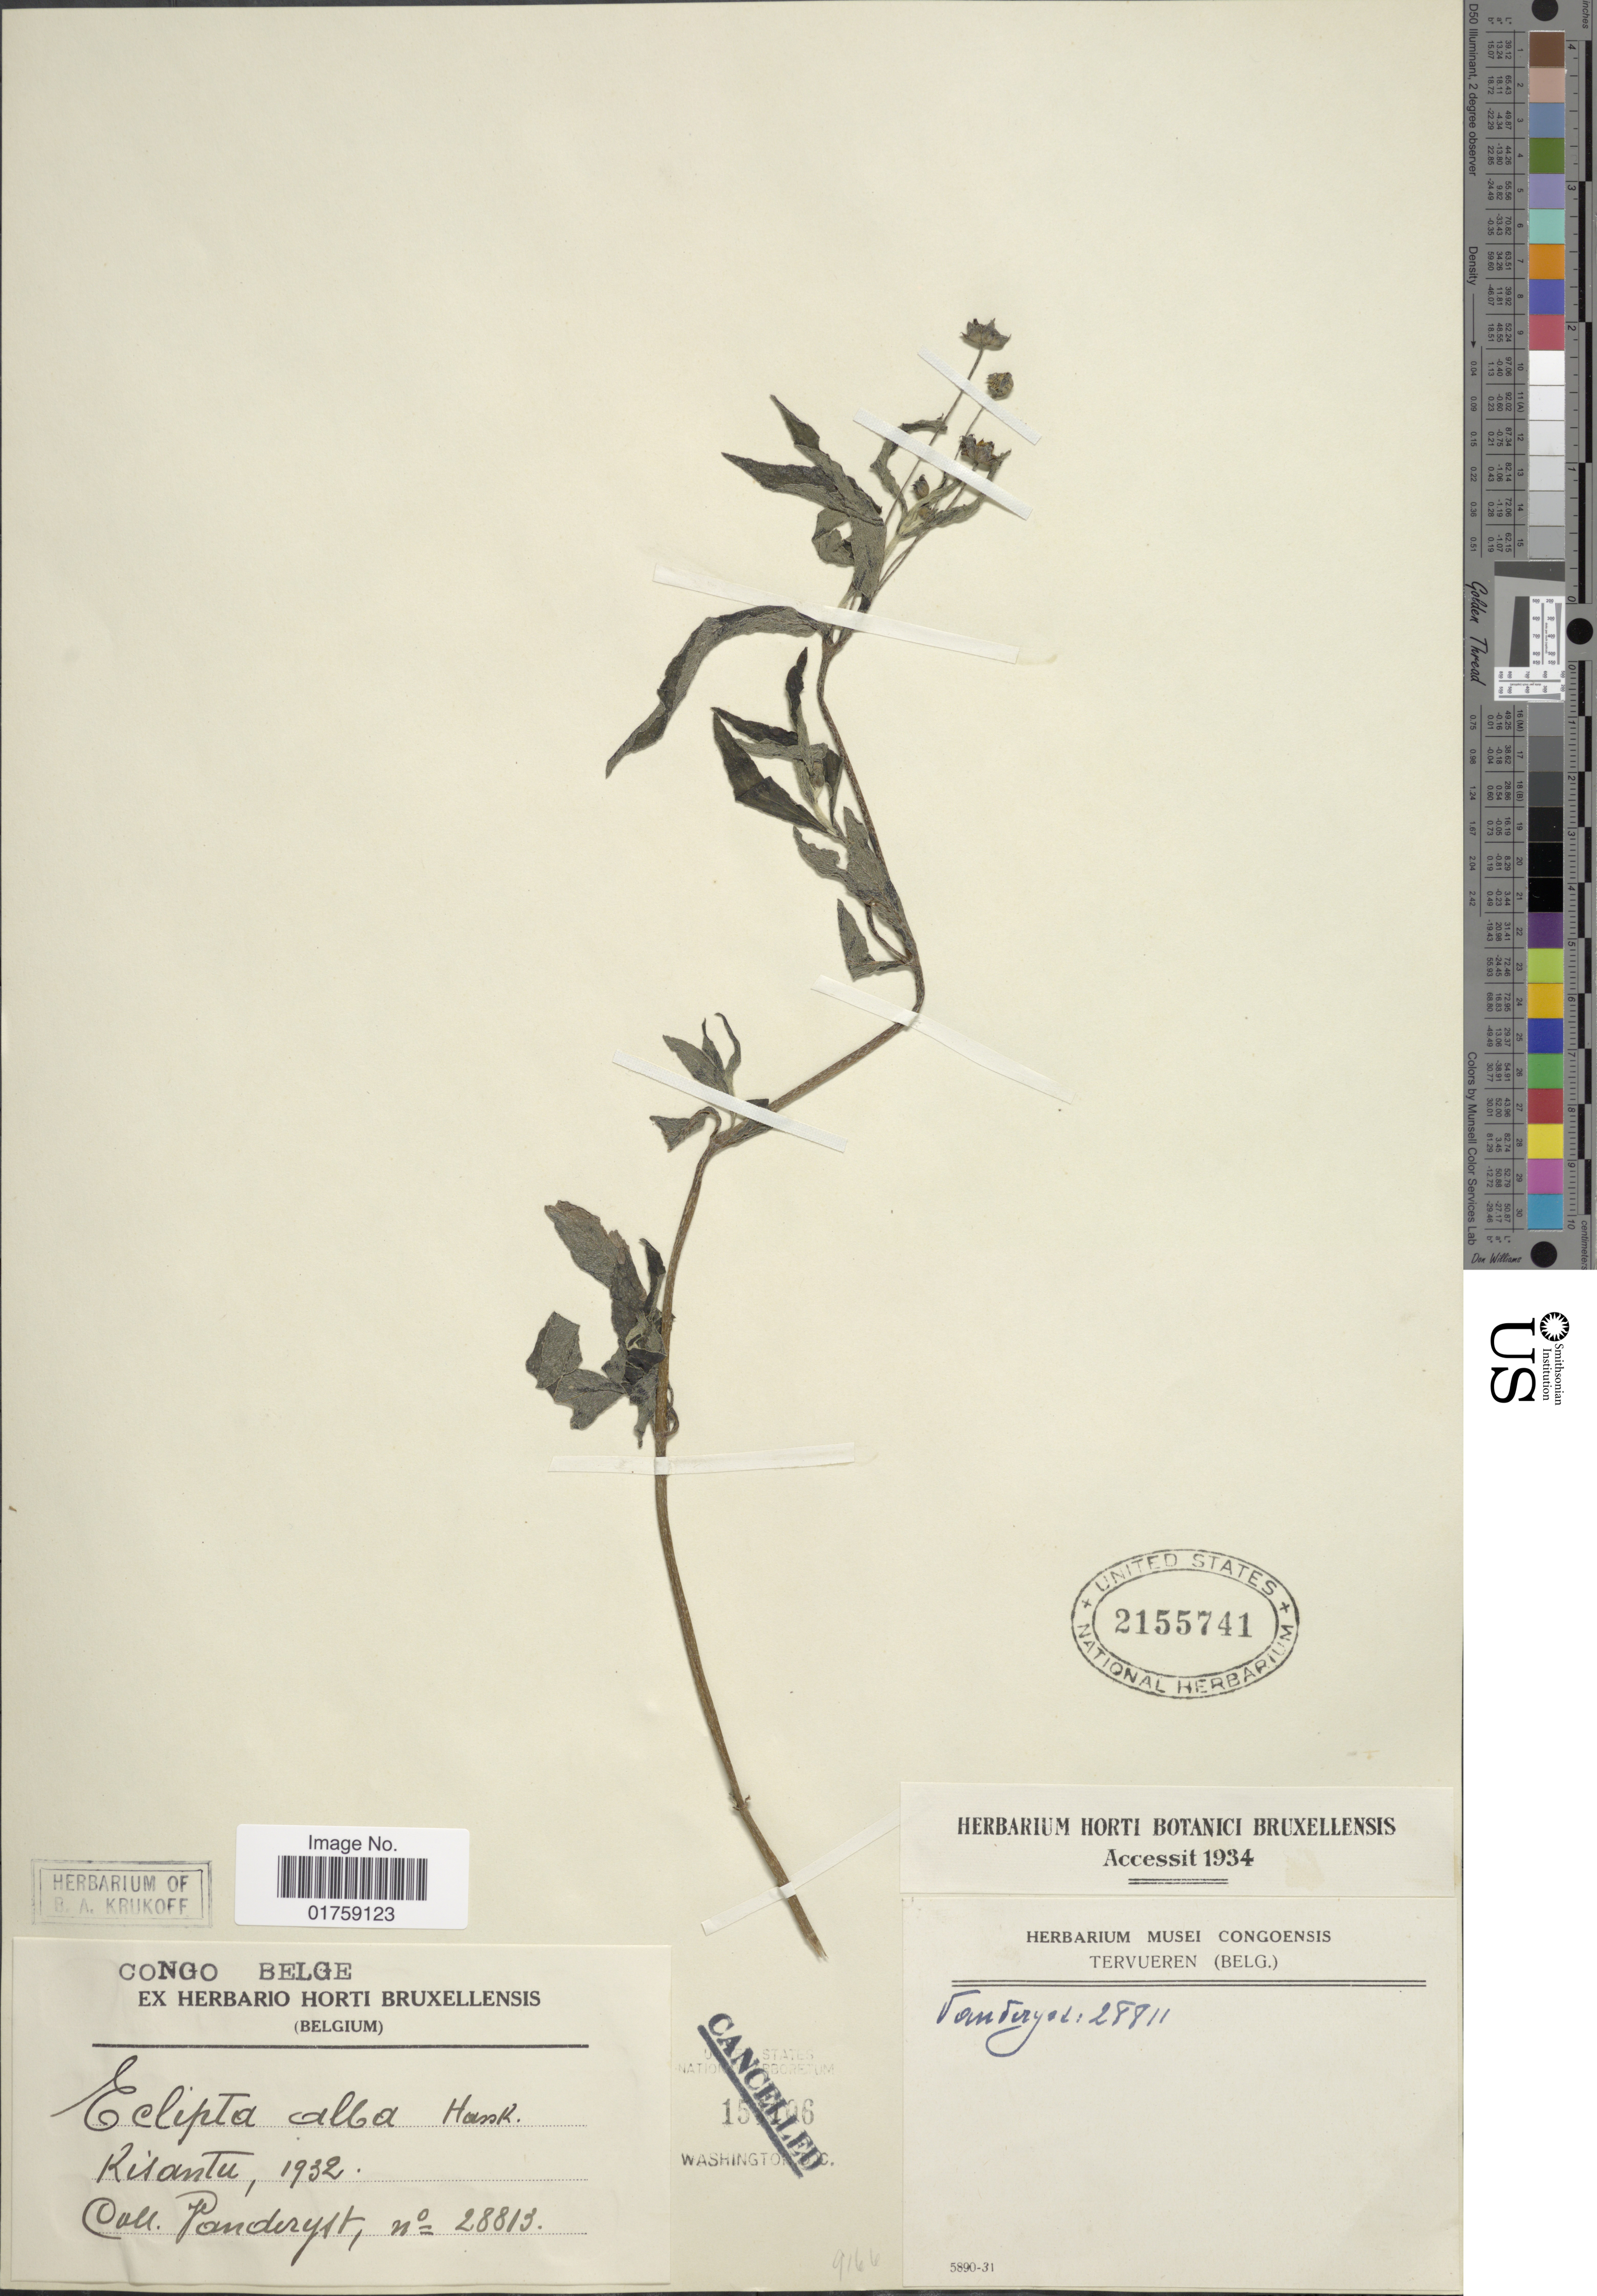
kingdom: Plantae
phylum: Tracheophyta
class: Magnoliopsida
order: Asterales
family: Asteraceae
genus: Eclipta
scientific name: Eclipta alba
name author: (L.) Hassk.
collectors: Ponderyst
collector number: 28813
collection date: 1932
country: Congo, Democratic Republic of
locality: Congo Belge. Risantu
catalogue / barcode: US 2155741